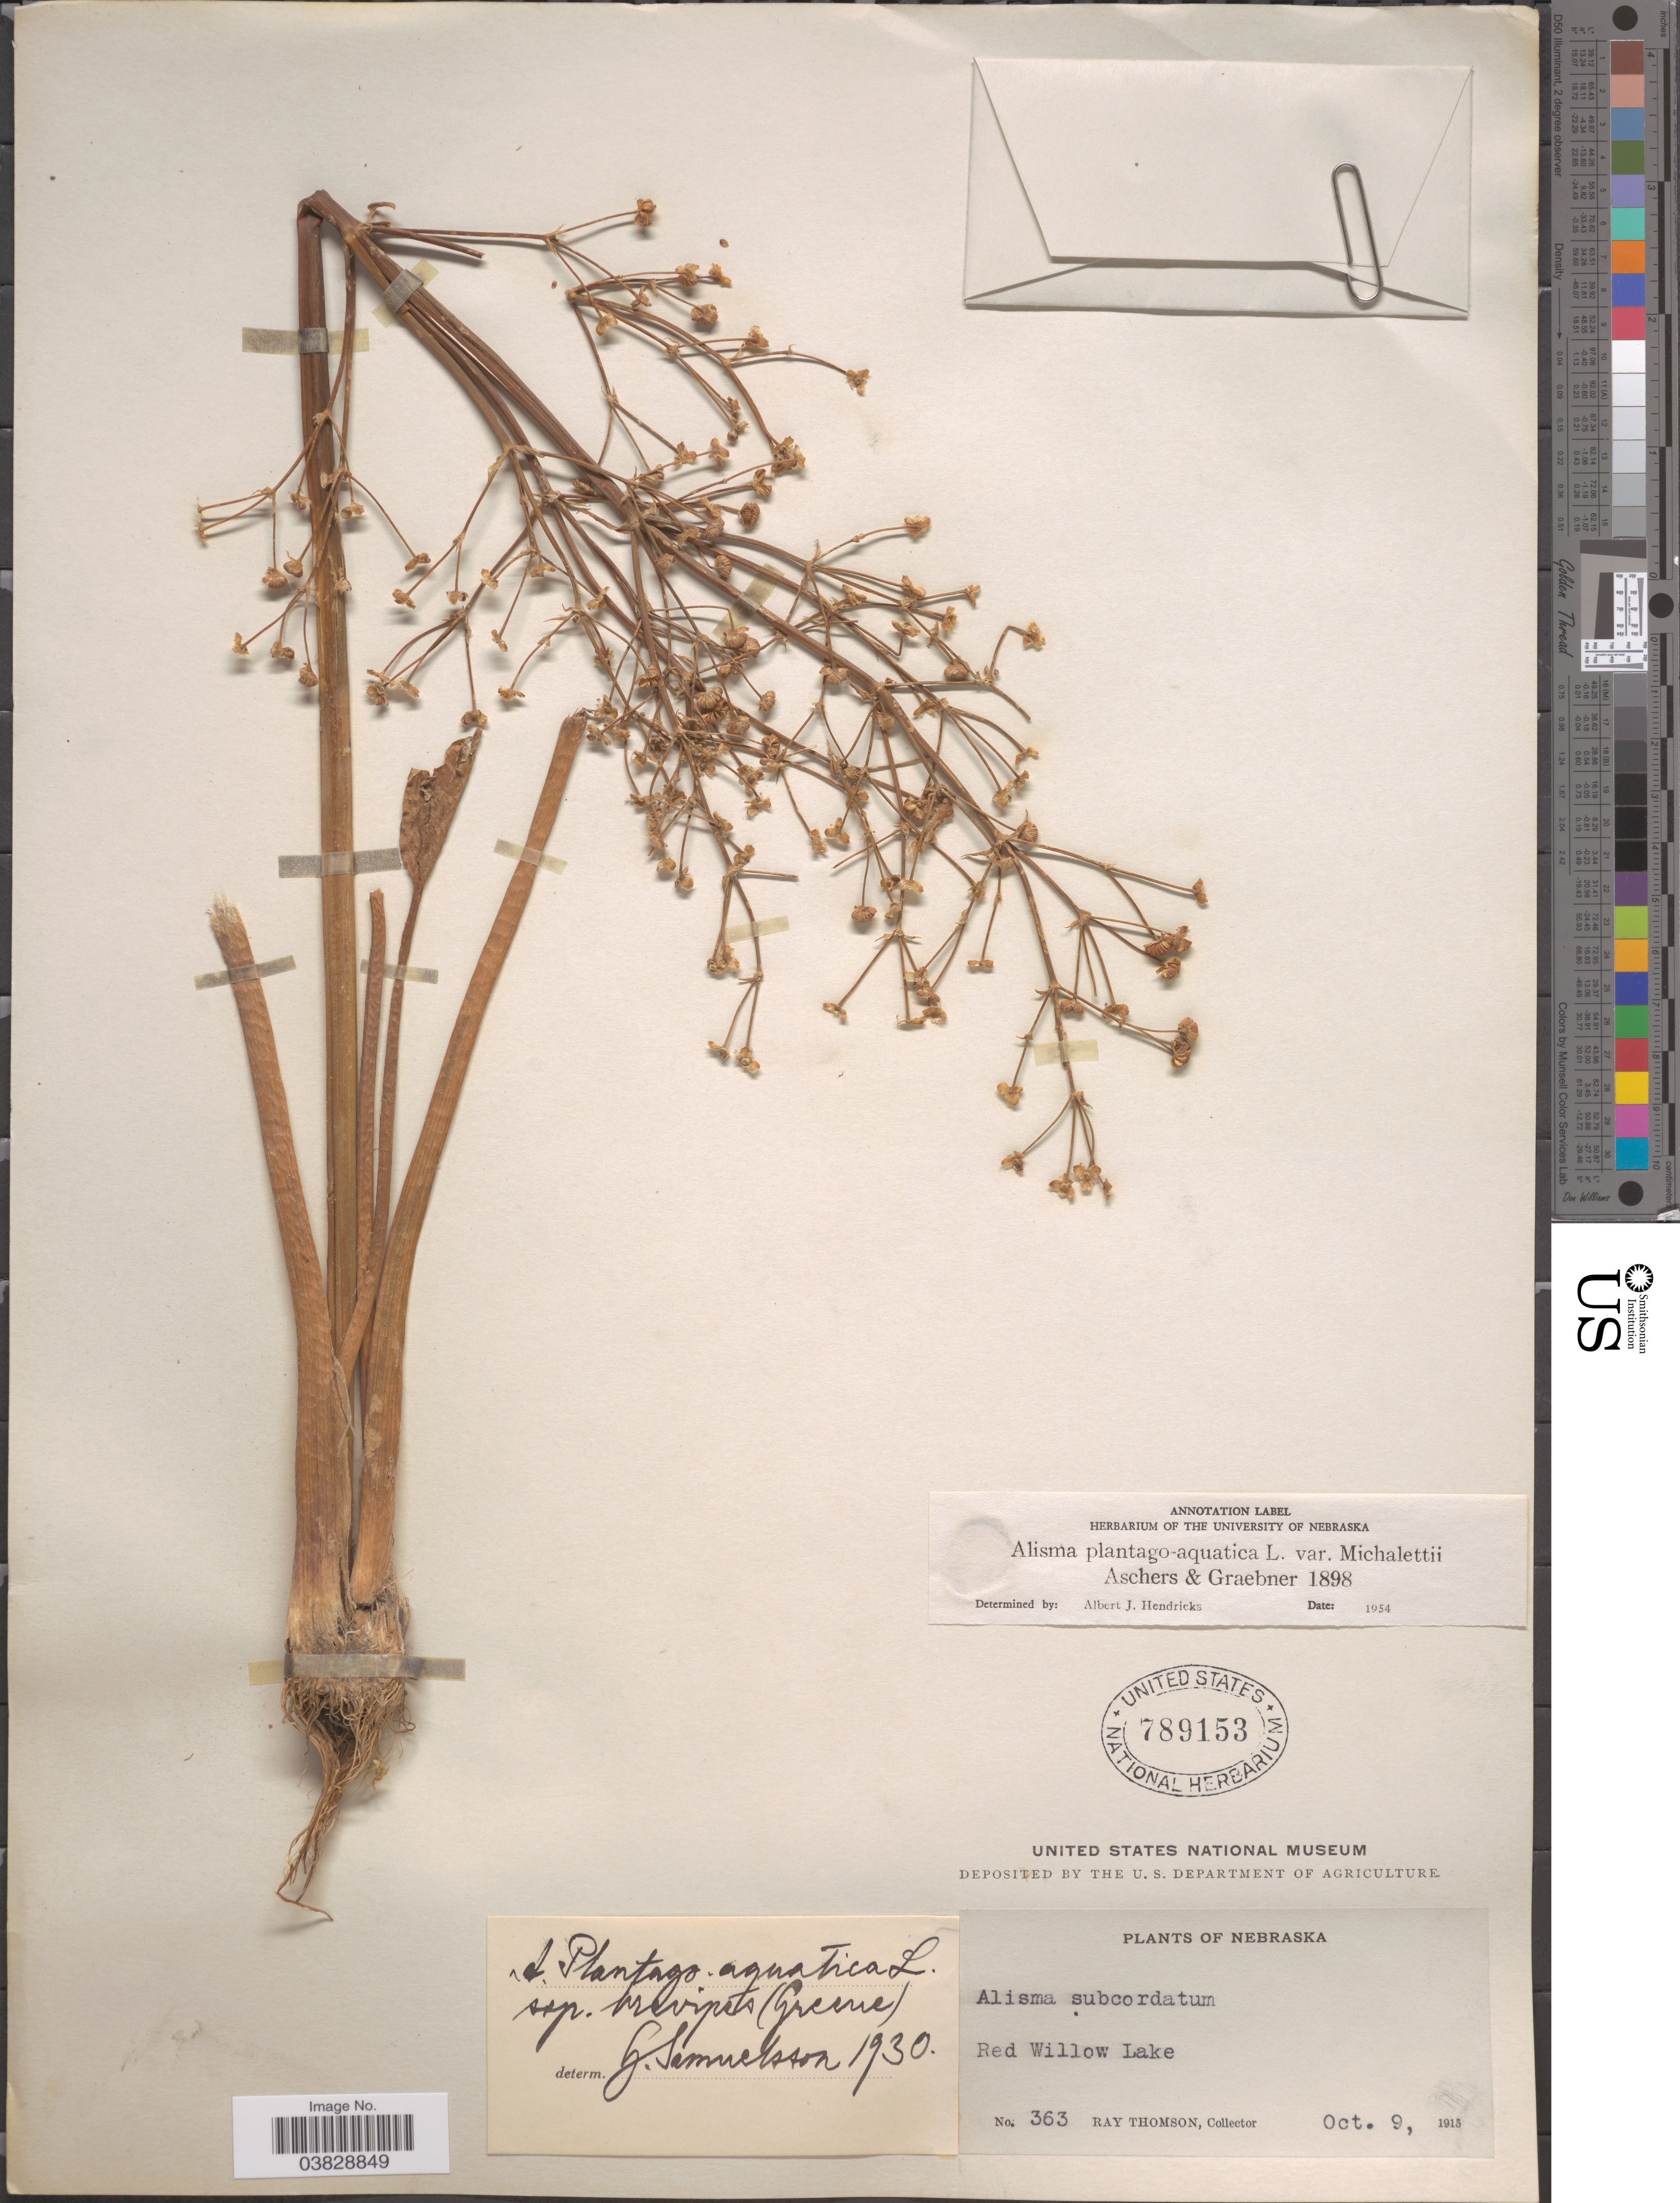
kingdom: Plantae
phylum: Tracheophyta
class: Liliopsida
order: Alismatales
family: Alismataceae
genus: Alisma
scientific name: Alisma plantago-aquatica var. michaletii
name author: (Asch. & Graebn.) Buchenau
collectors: R. Thomson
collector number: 363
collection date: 1915-10-09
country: United States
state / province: Nebraska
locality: Red Willow Lake.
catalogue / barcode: US 789153